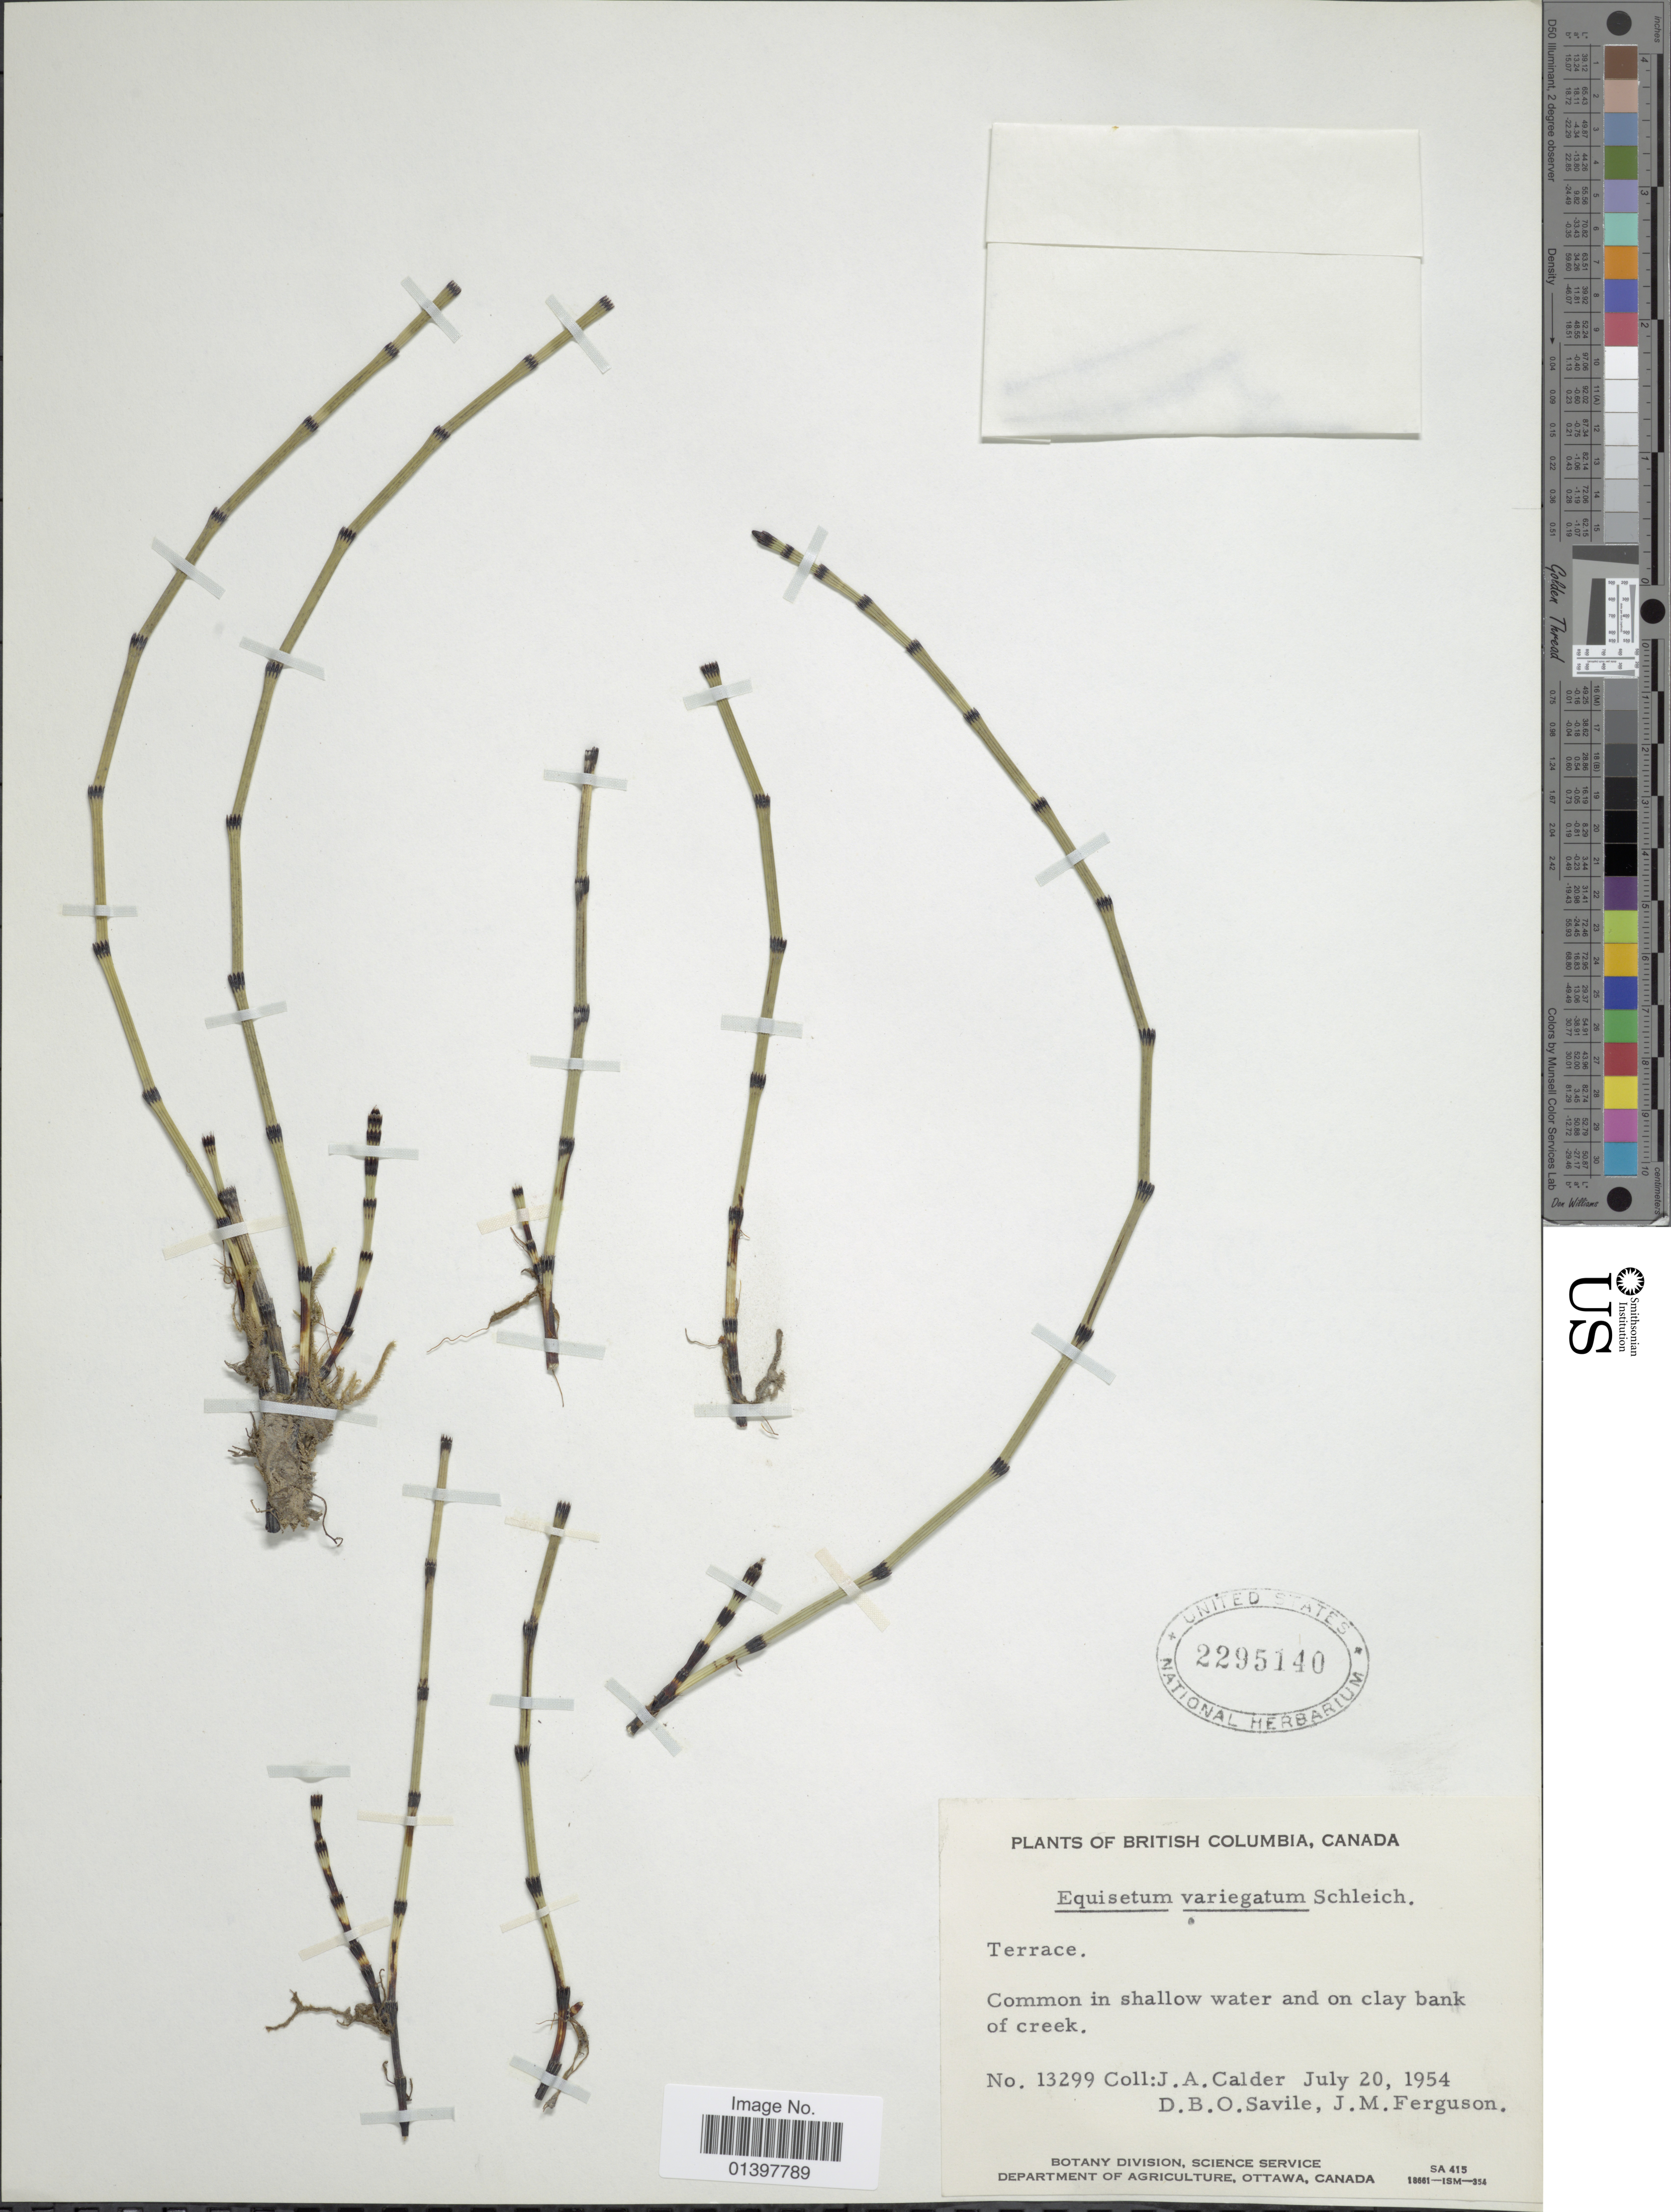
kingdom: Plantae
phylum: Tracheophyta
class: Polypodiopsida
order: Equisetales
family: Equisetaceae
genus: Equisetum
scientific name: Equisetum variegatum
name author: Schleich. ex F. Weber & D. Mohr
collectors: J. A. Calder, D. Savile & J. M. Ferguson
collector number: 13299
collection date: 1954-07-20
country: Canada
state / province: British Columbia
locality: Terrace, common in shallow water and on clay bank of creek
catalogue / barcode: US 2295140